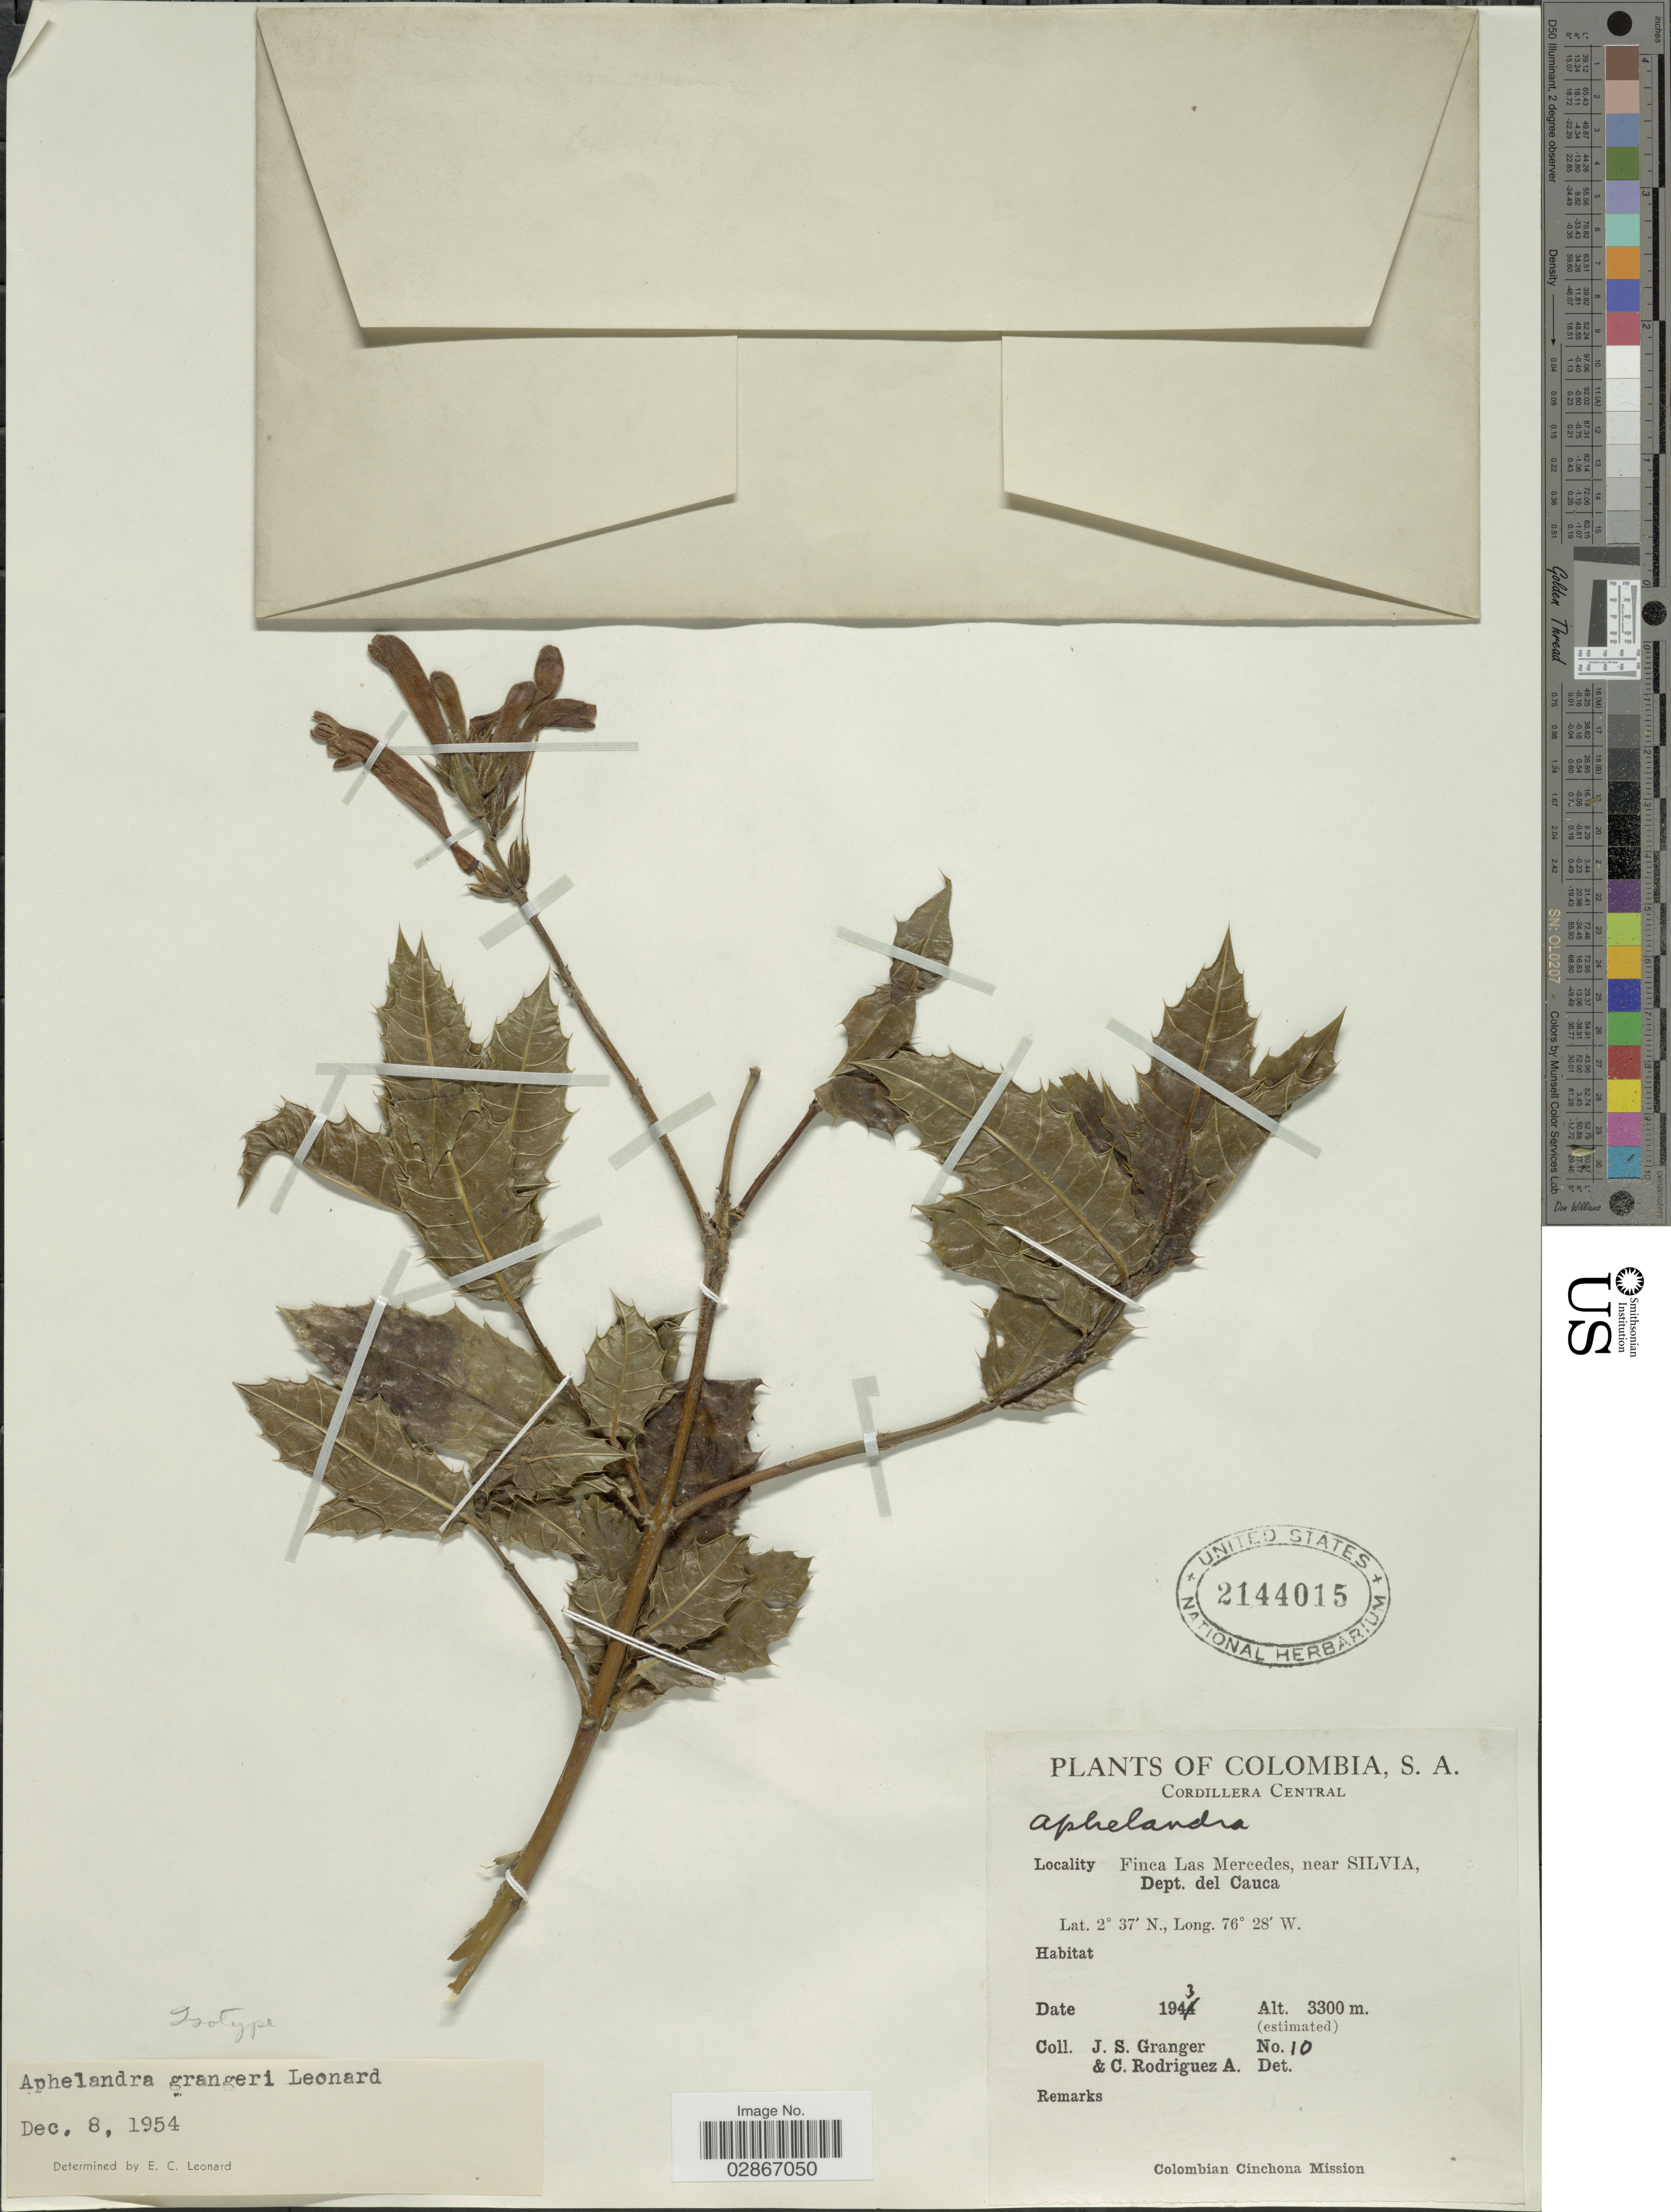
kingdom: Plantae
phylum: Tracheophyta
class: Magnoliopsida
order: Lamiales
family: Acanthaceae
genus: Aphelandra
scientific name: Aphelandra grangeri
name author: Leonard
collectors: J. Granger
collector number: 10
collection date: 1943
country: Colombia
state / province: Cauca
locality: Cordillera Central. Finca Las Mercedes, near Silvia, Dept. del Cauca.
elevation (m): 3300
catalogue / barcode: US 2144015